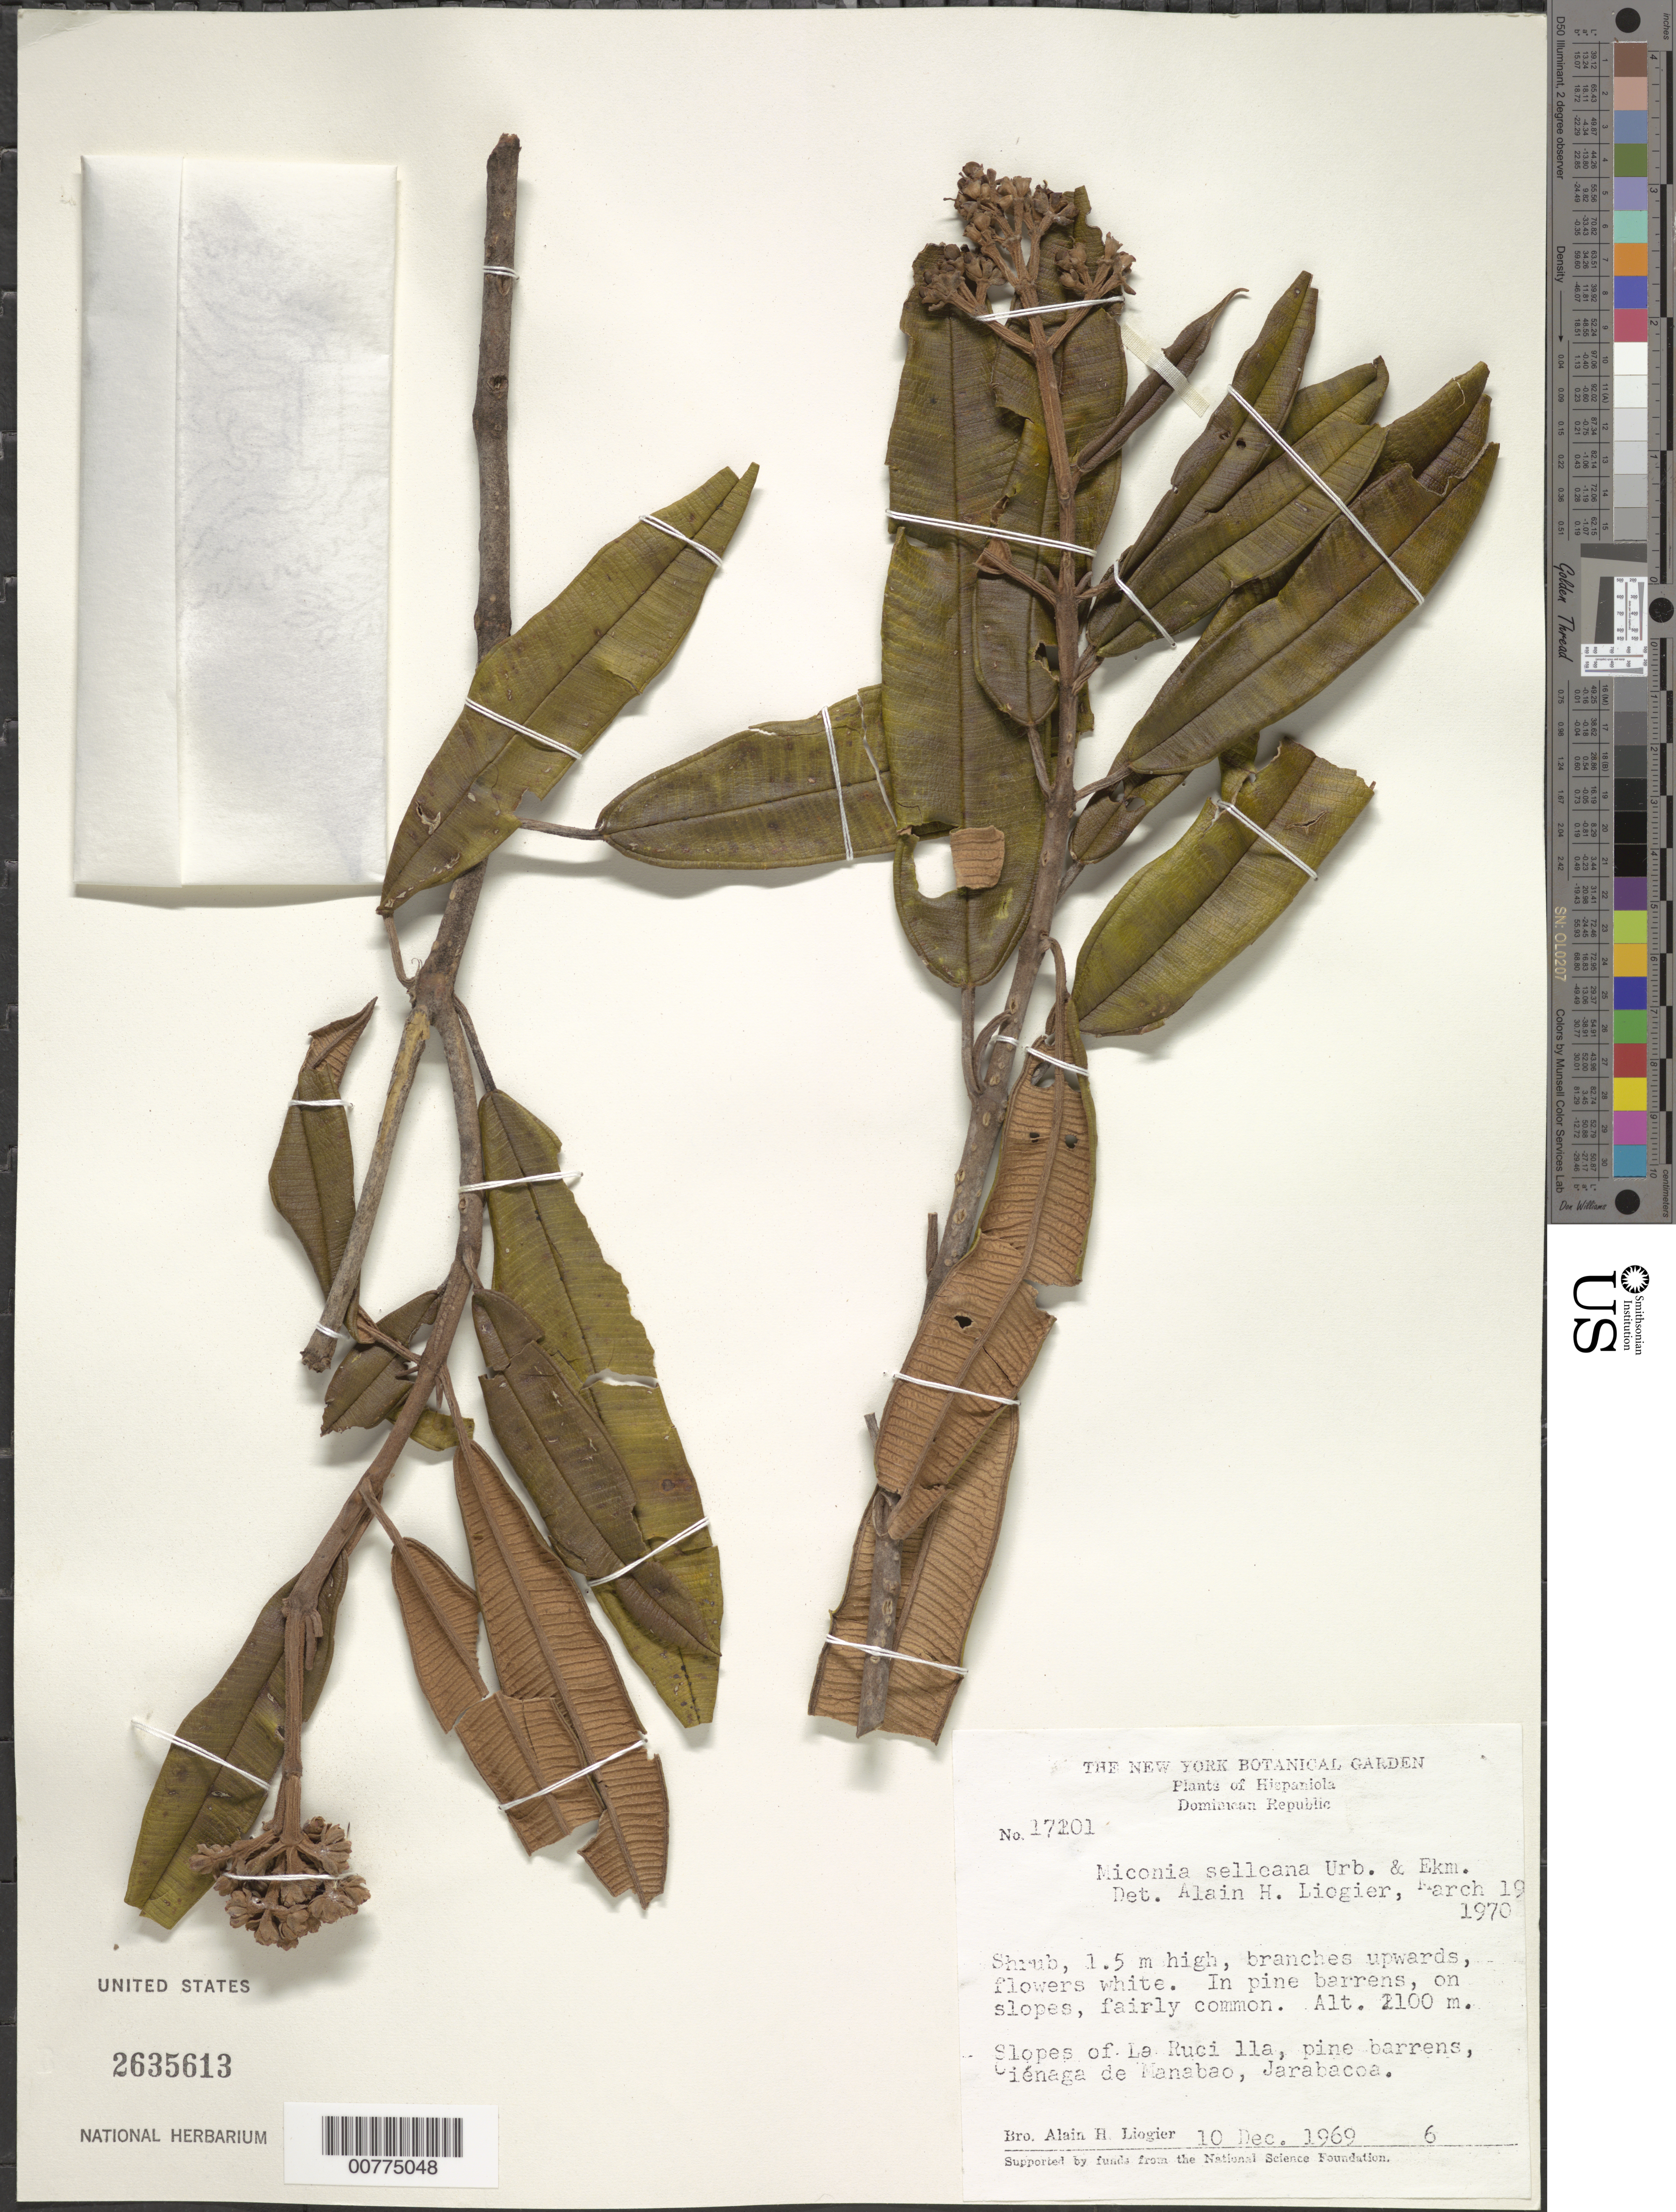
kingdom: Plantae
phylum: Tracheophyta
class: Magnoliopsida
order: Myrtales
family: Melastomataceae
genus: Miconia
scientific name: Miconia selleana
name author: Urb. & Ekman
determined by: Liogier, Alain H.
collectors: A. H. Liogier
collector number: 17201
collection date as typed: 10 Dec 1969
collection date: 1969-12-10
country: Dominican Republic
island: Hispaniola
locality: Jarabacoa, Ciénaga de Manabao, slopes of La Rucilla.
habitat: Pine barrens.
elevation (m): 2100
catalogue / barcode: US 2635613